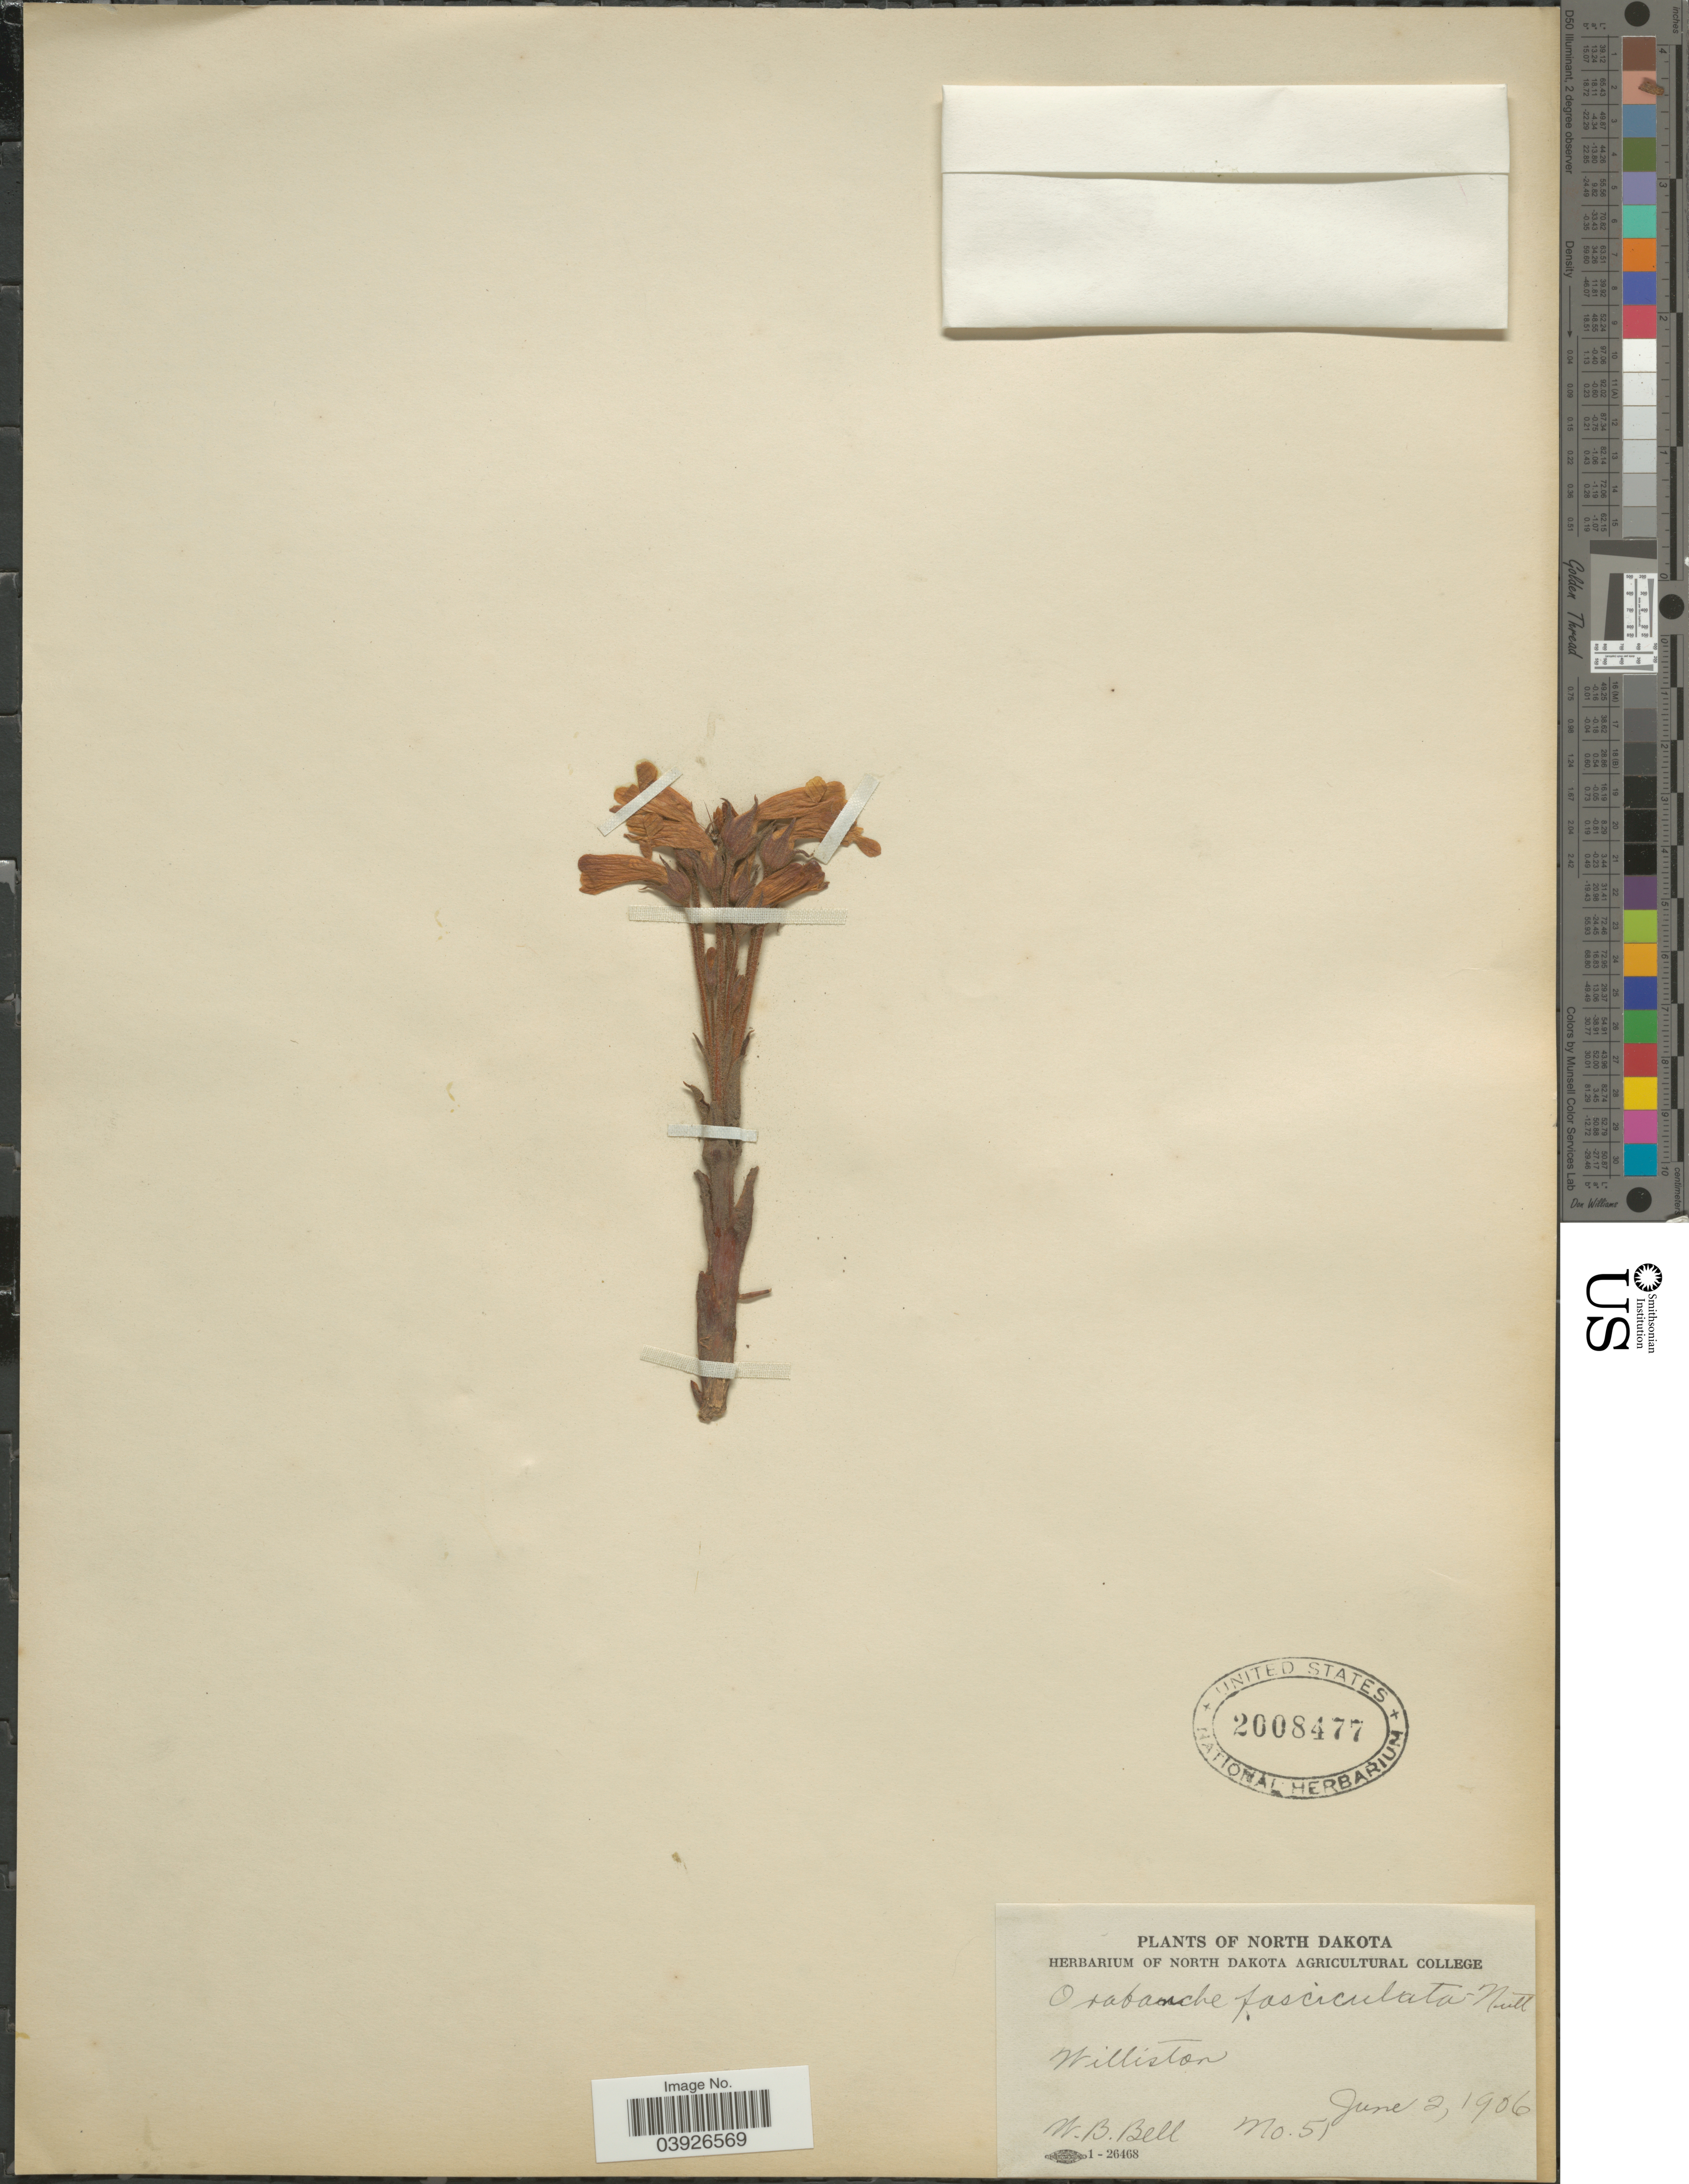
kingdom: Plantae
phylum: Tracheophyta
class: Magnoliopsida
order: Lamiales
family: Orobanchaceae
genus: Aphyllon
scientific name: Aphyllon fasciculatum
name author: (Nutt.) Torr. & A. Gray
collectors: W. Bell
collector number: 51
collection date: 1906-06-02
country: United States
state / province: North Dakota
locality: Williston.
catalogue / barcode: US 2008477